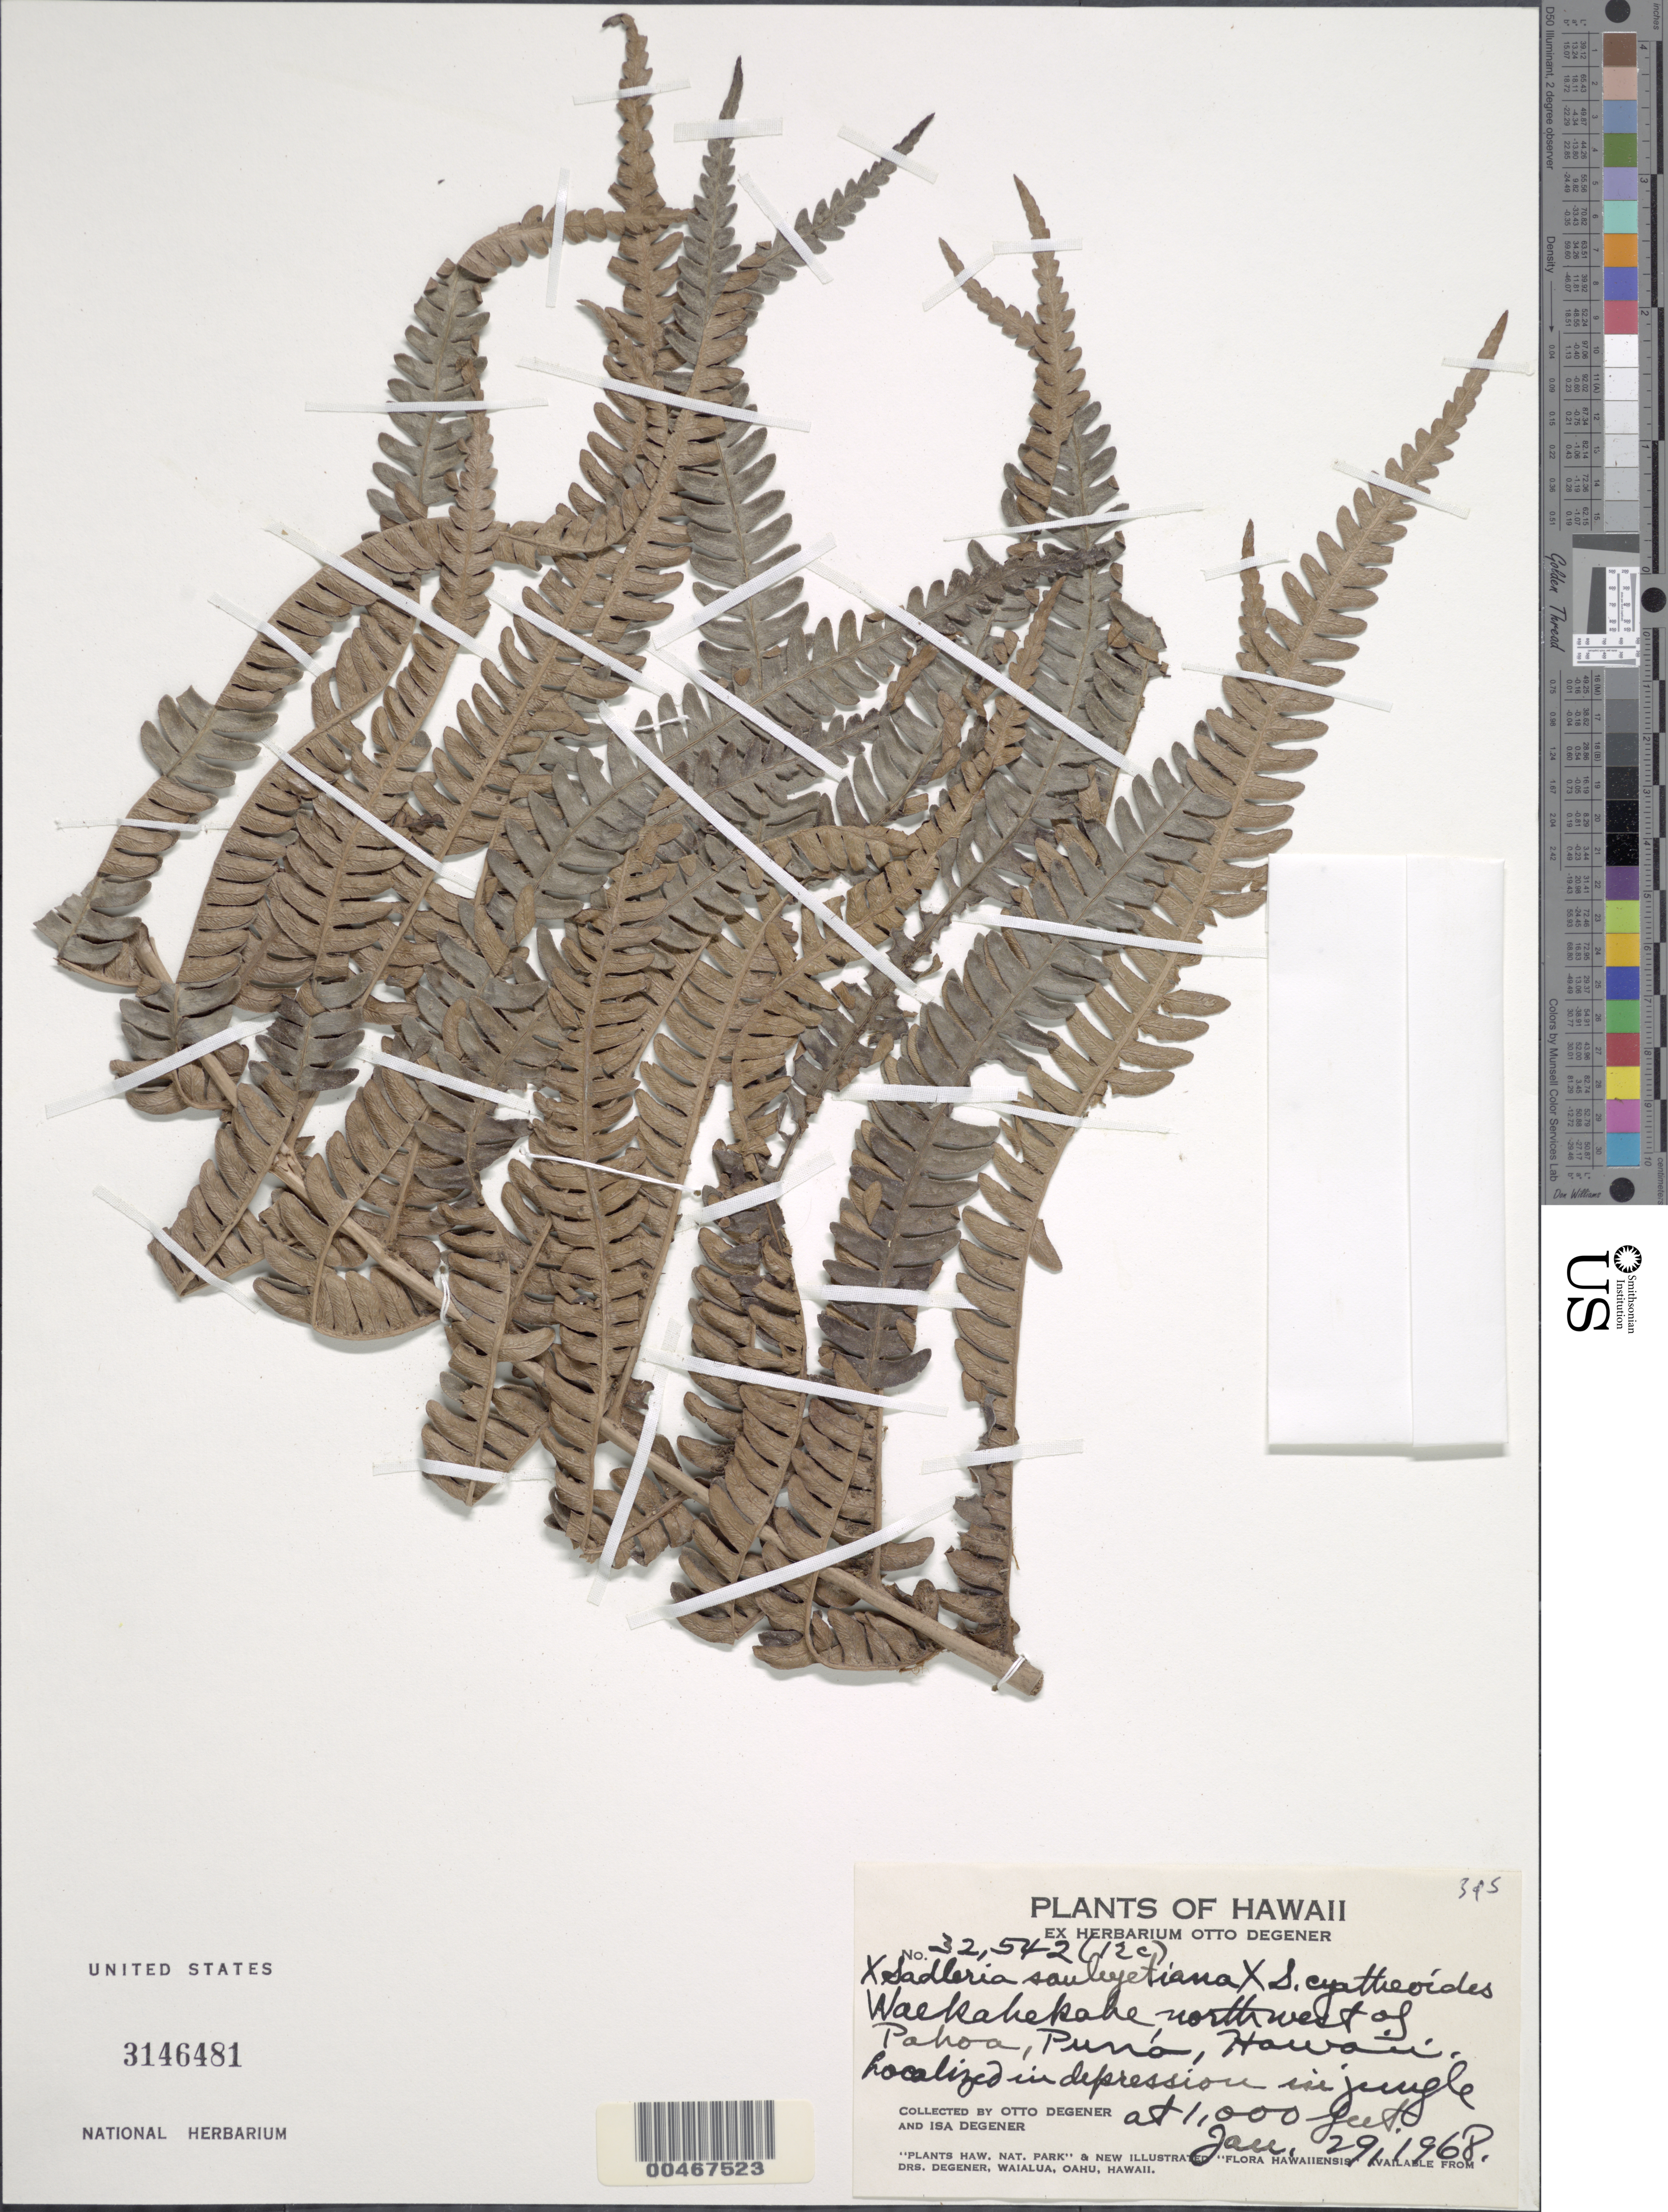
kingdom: Plantae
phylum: Tracheophyta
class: Polypodiopsida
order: Polypodiales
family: Blechnaceae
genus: Sadleria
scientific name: Sadleria cyatheoides x S. souleytiana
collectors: O. Degener & I. Degener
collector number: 32542(12c)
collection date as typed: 29 Jan 1968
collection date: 1968-01-29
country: United States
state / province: Hawaii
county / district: Hawaii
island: Hawaii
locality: Waekahekahe, NW of Pahoa, Puna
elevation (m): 305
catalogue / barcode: US 3146481